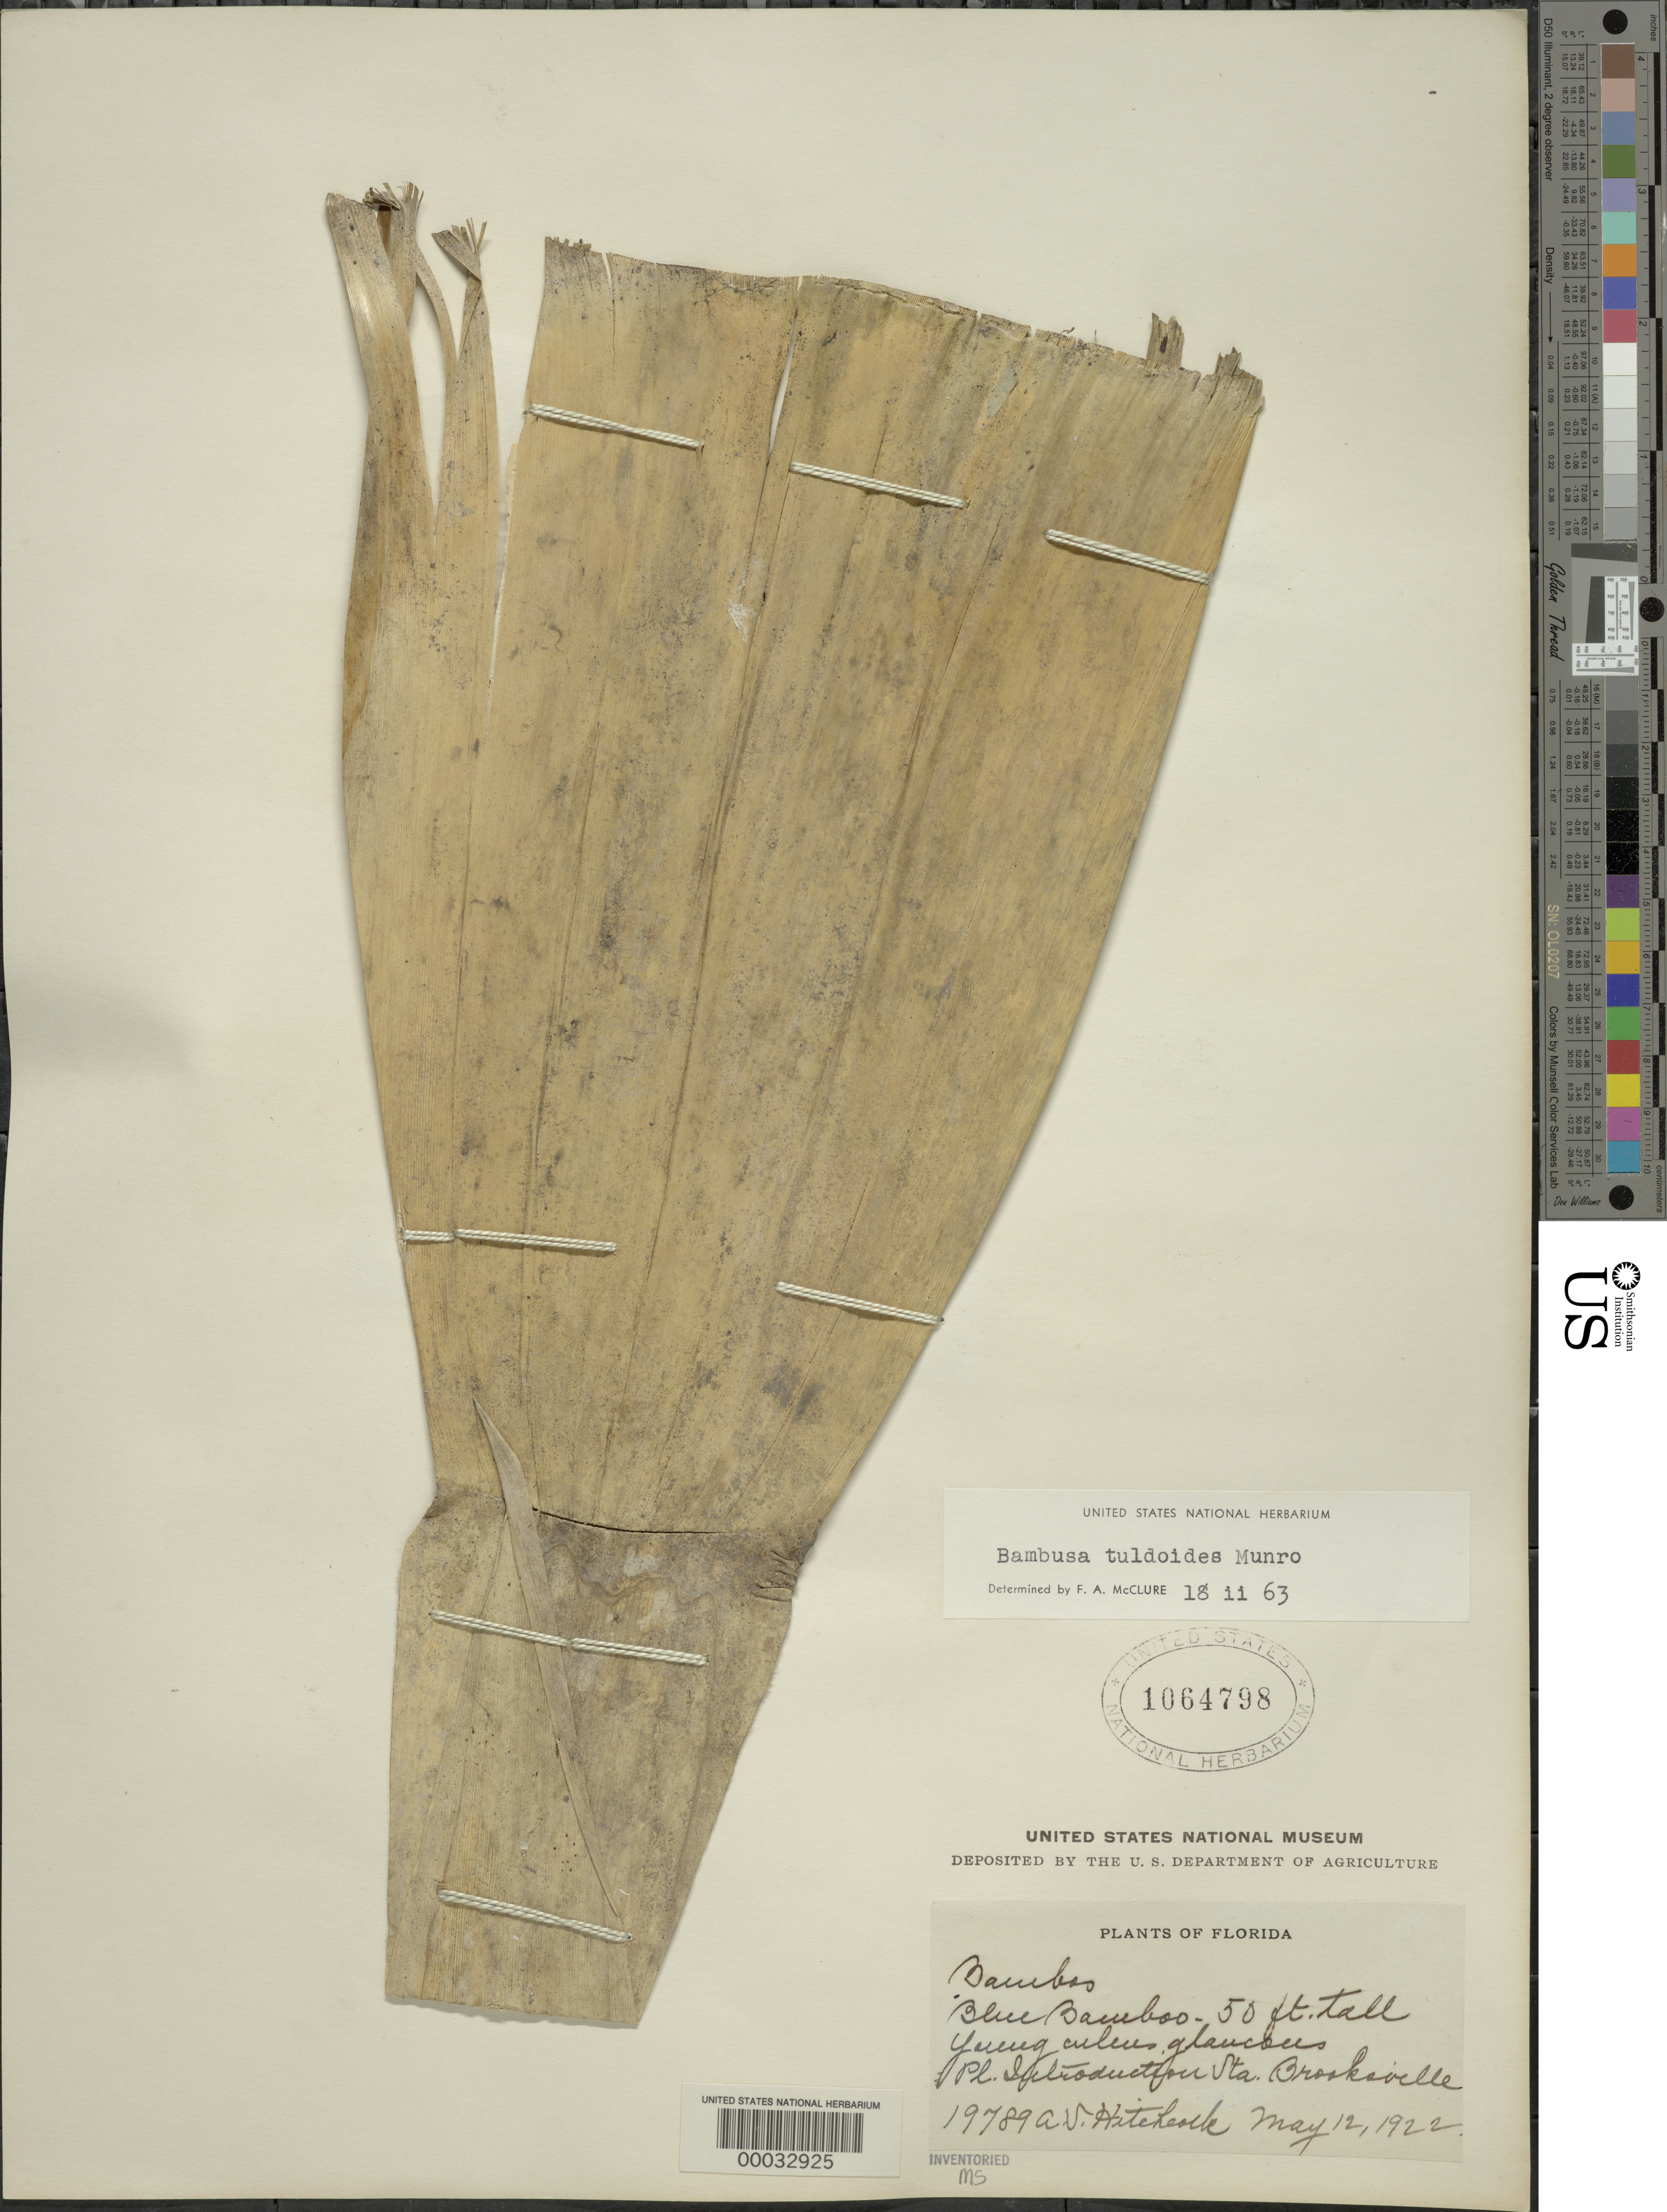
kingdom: Plantae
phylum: Tracheophyta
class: Liliopsida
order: Poales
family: Poaceae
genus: Bambusa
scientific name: Bambusa tuldoides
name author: Munro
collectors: A. S. Hitchcock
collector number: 19789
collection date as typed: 12 May 1922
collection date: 1922-05-12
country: United States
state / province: Florida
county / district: Hernando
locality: Plant introduction station-brooksville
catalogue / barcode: US 1064798